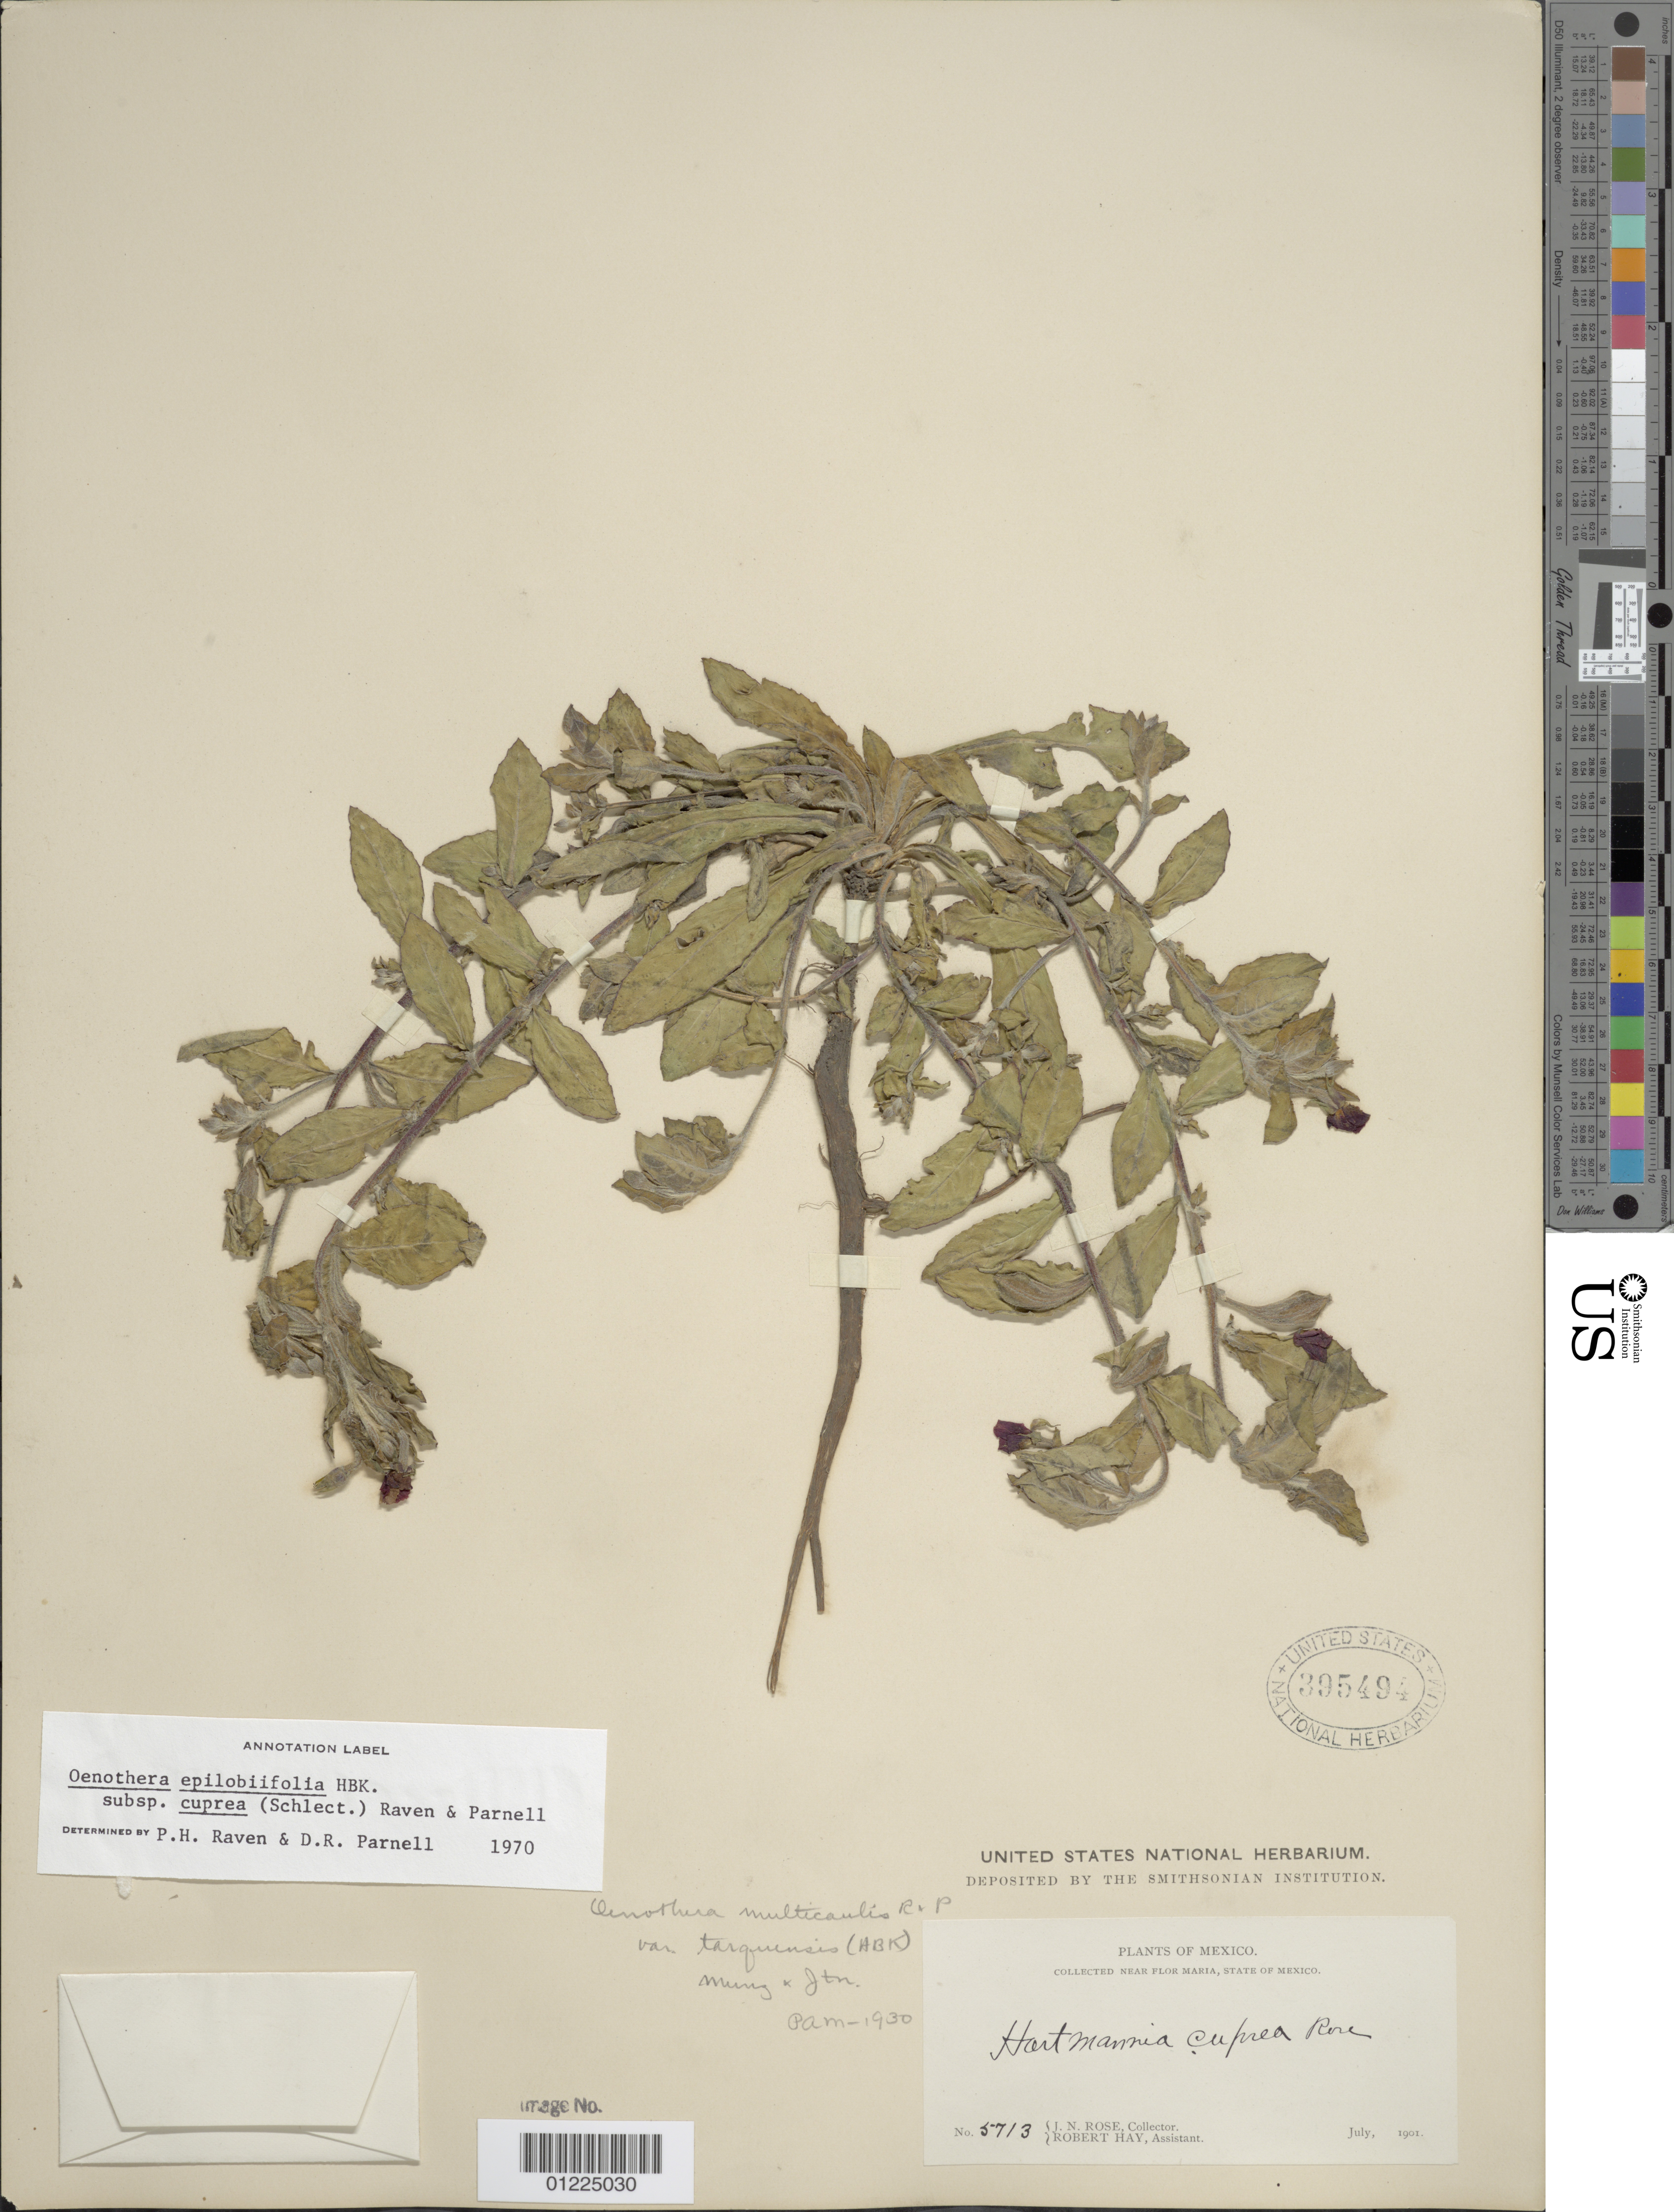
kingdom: Plantae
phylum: Tracheophyta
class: Magnoliopsida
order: Myrtales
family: Onagraceae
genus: Oenothera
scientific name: Oenothera epilobiifolia subsp. cuprea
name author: (Schltdl.) P.H. Raven & D.R. Parn.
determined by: Raven, P. H.; Parnell, D. R.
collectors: J. N. Rose & R. Hay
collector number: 5713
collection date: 1901-07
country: Mexico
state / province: Mexico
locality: near Flor Maria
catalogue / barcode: US 395494